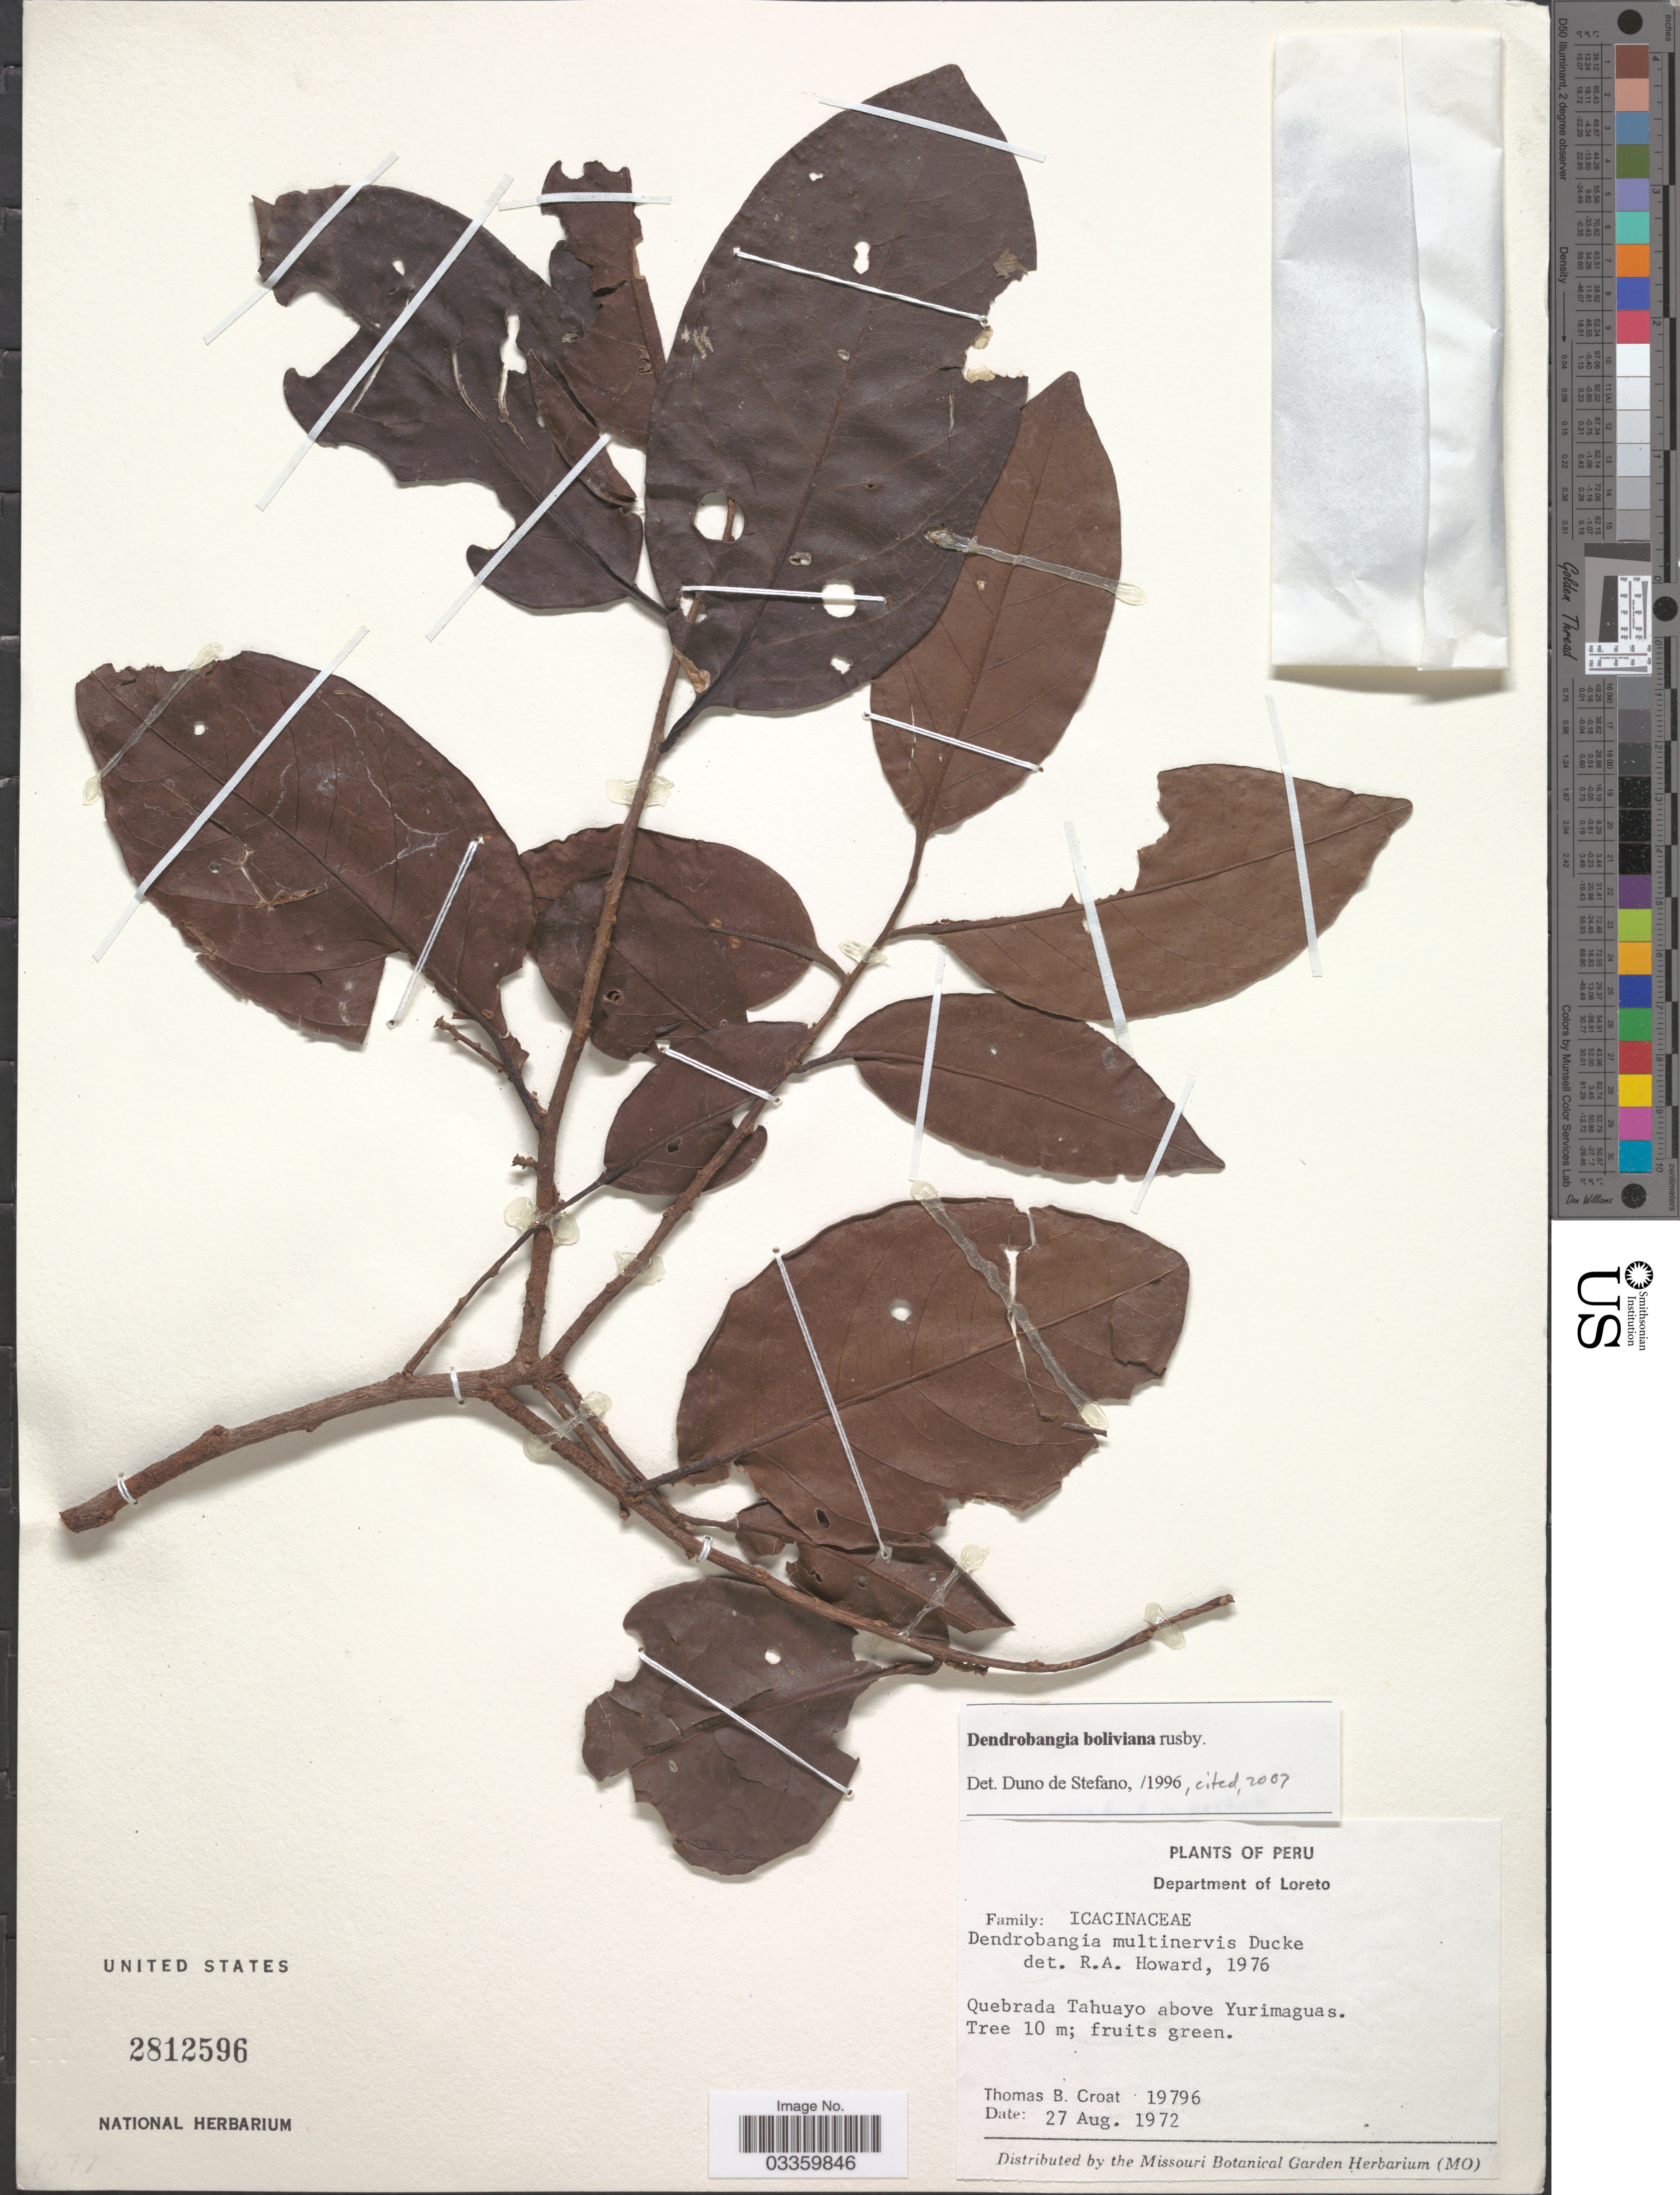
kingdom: Plantae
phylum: Tracheophyta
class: Magnoliopsida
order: Metteniusales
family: Metteniusaceae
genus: Dendrobangia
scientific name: Dendrobangia boliviana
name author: Rusby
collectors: T. B. Croat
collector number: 19796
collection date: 1972-08-27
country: Peru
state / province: Loreto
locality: Department of Loreto. Quebrada Tahuayo above Yurimaguas.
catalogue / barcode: US 2812596